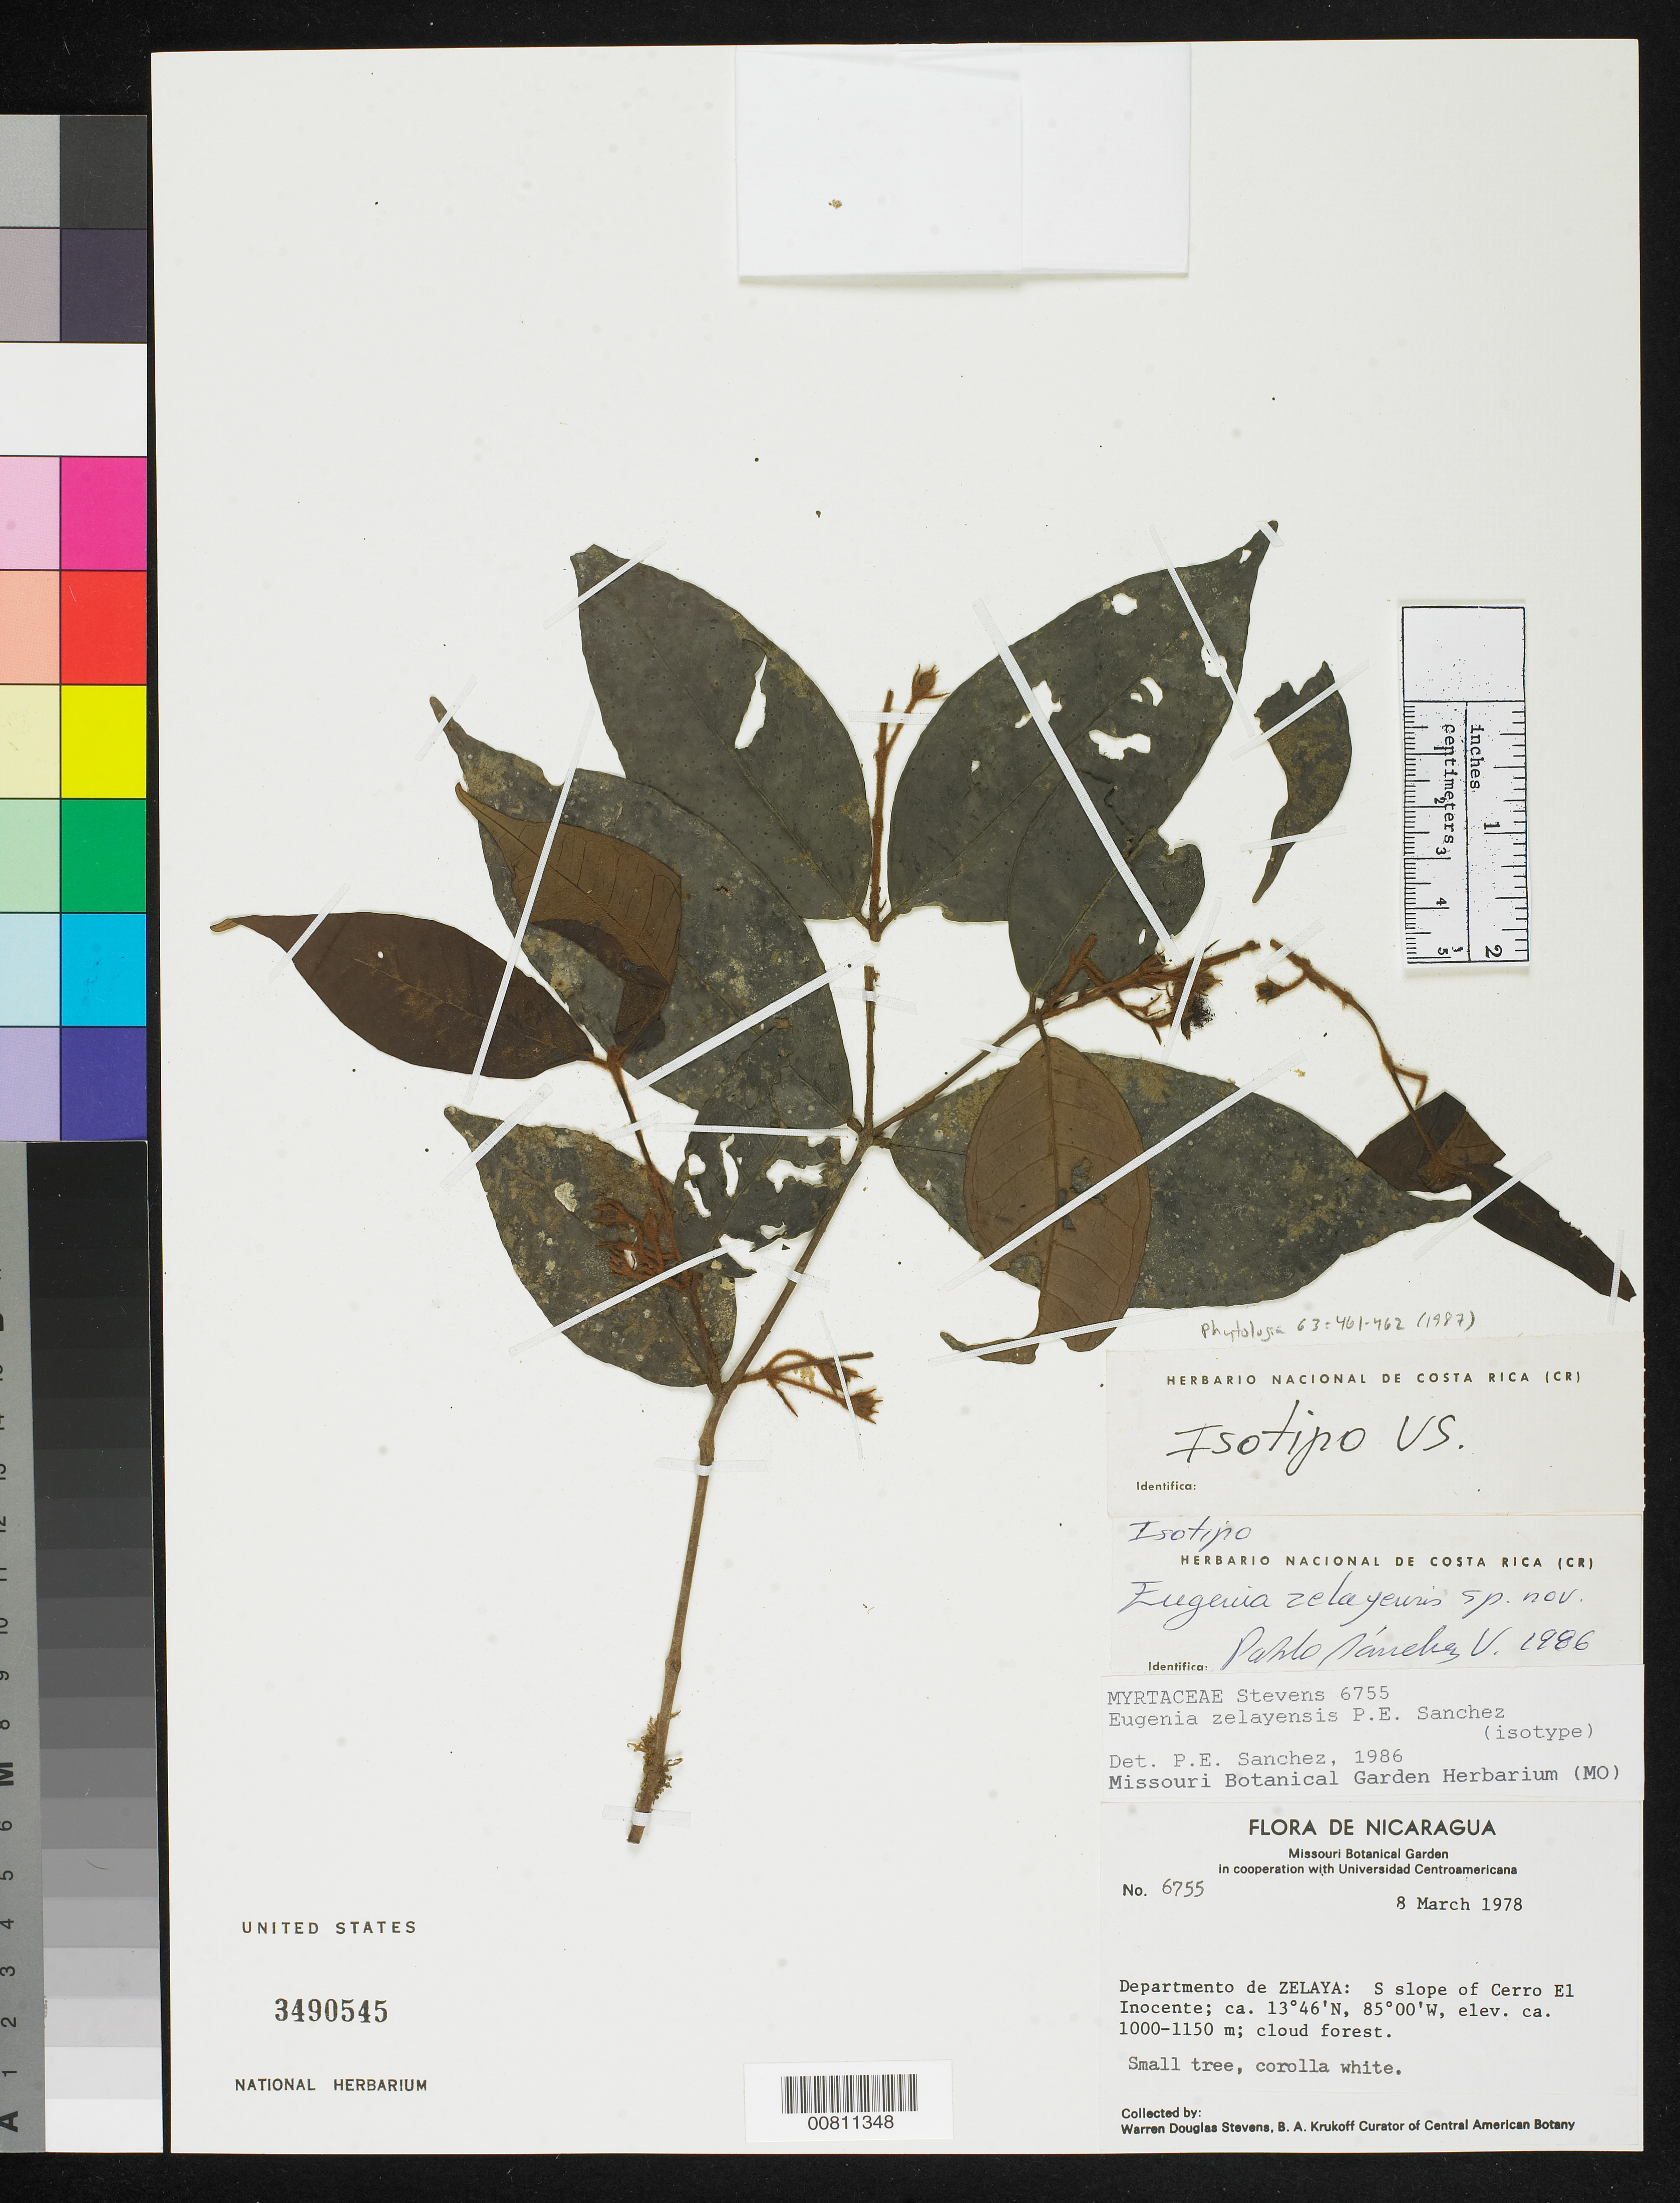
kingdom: Plantae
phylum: Tracheophyta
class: Magnoliopsida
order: Myrtales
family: Myrtaceae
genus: Eugenia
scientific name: Eugenia zelayensis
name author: P. E. Sanchez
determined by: Sanchez, P. E.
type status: Isotype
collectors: W. D. Stevens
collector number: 6755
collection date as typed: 08 Mar 1978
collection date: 1978-03-08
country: Nicaragua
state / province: Atlántico Norte / Jinotega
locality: Departmento de Zelaya: S slope of Cerro El Inocente.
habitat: Cloud forest.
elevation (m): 1000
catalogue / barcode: US 3490545